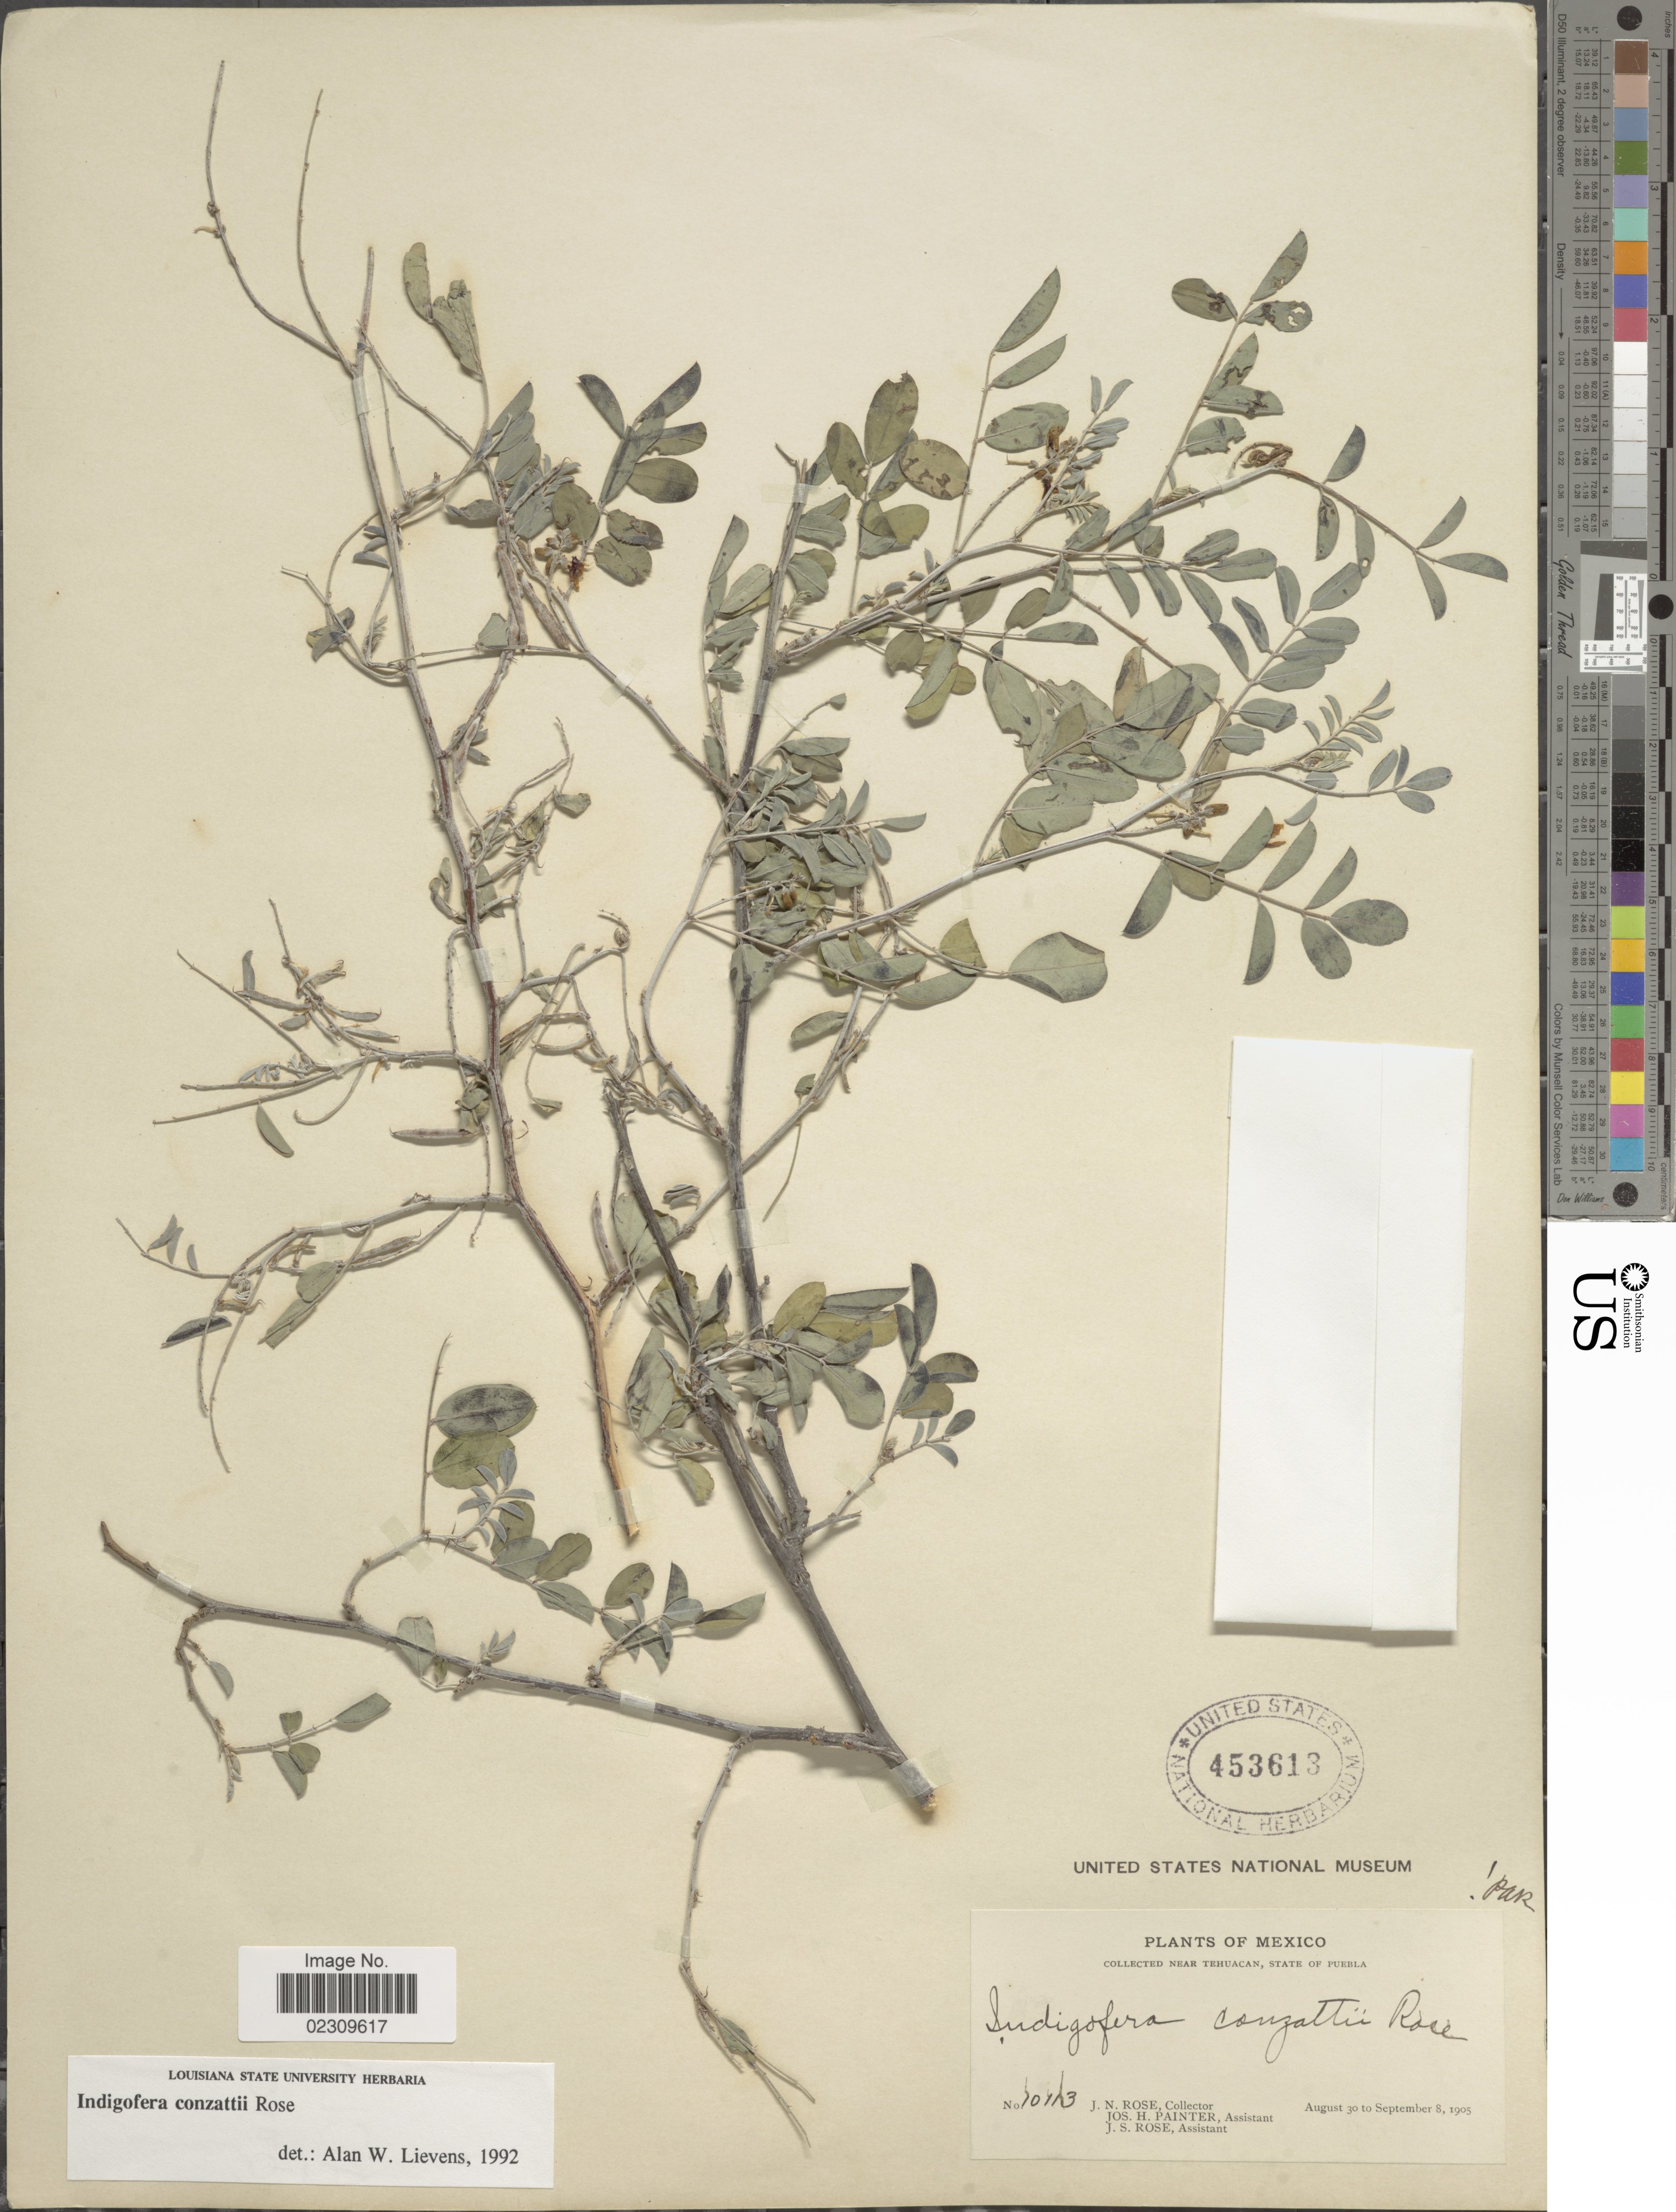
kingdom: Plantae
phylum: Tracheophyta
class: Magnoliopsida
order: Fabales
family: Fabaceae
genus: Indigofera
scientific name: Indigofera conzattii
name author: Rose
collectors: J. N. Rose, J. H. Painter & J. S. Rose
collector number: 10113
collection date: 1905-08-30/1905-09-08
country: Mexico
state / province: Puebla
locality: Near Tehuacan, State of Puebla.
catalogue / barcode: US 453613